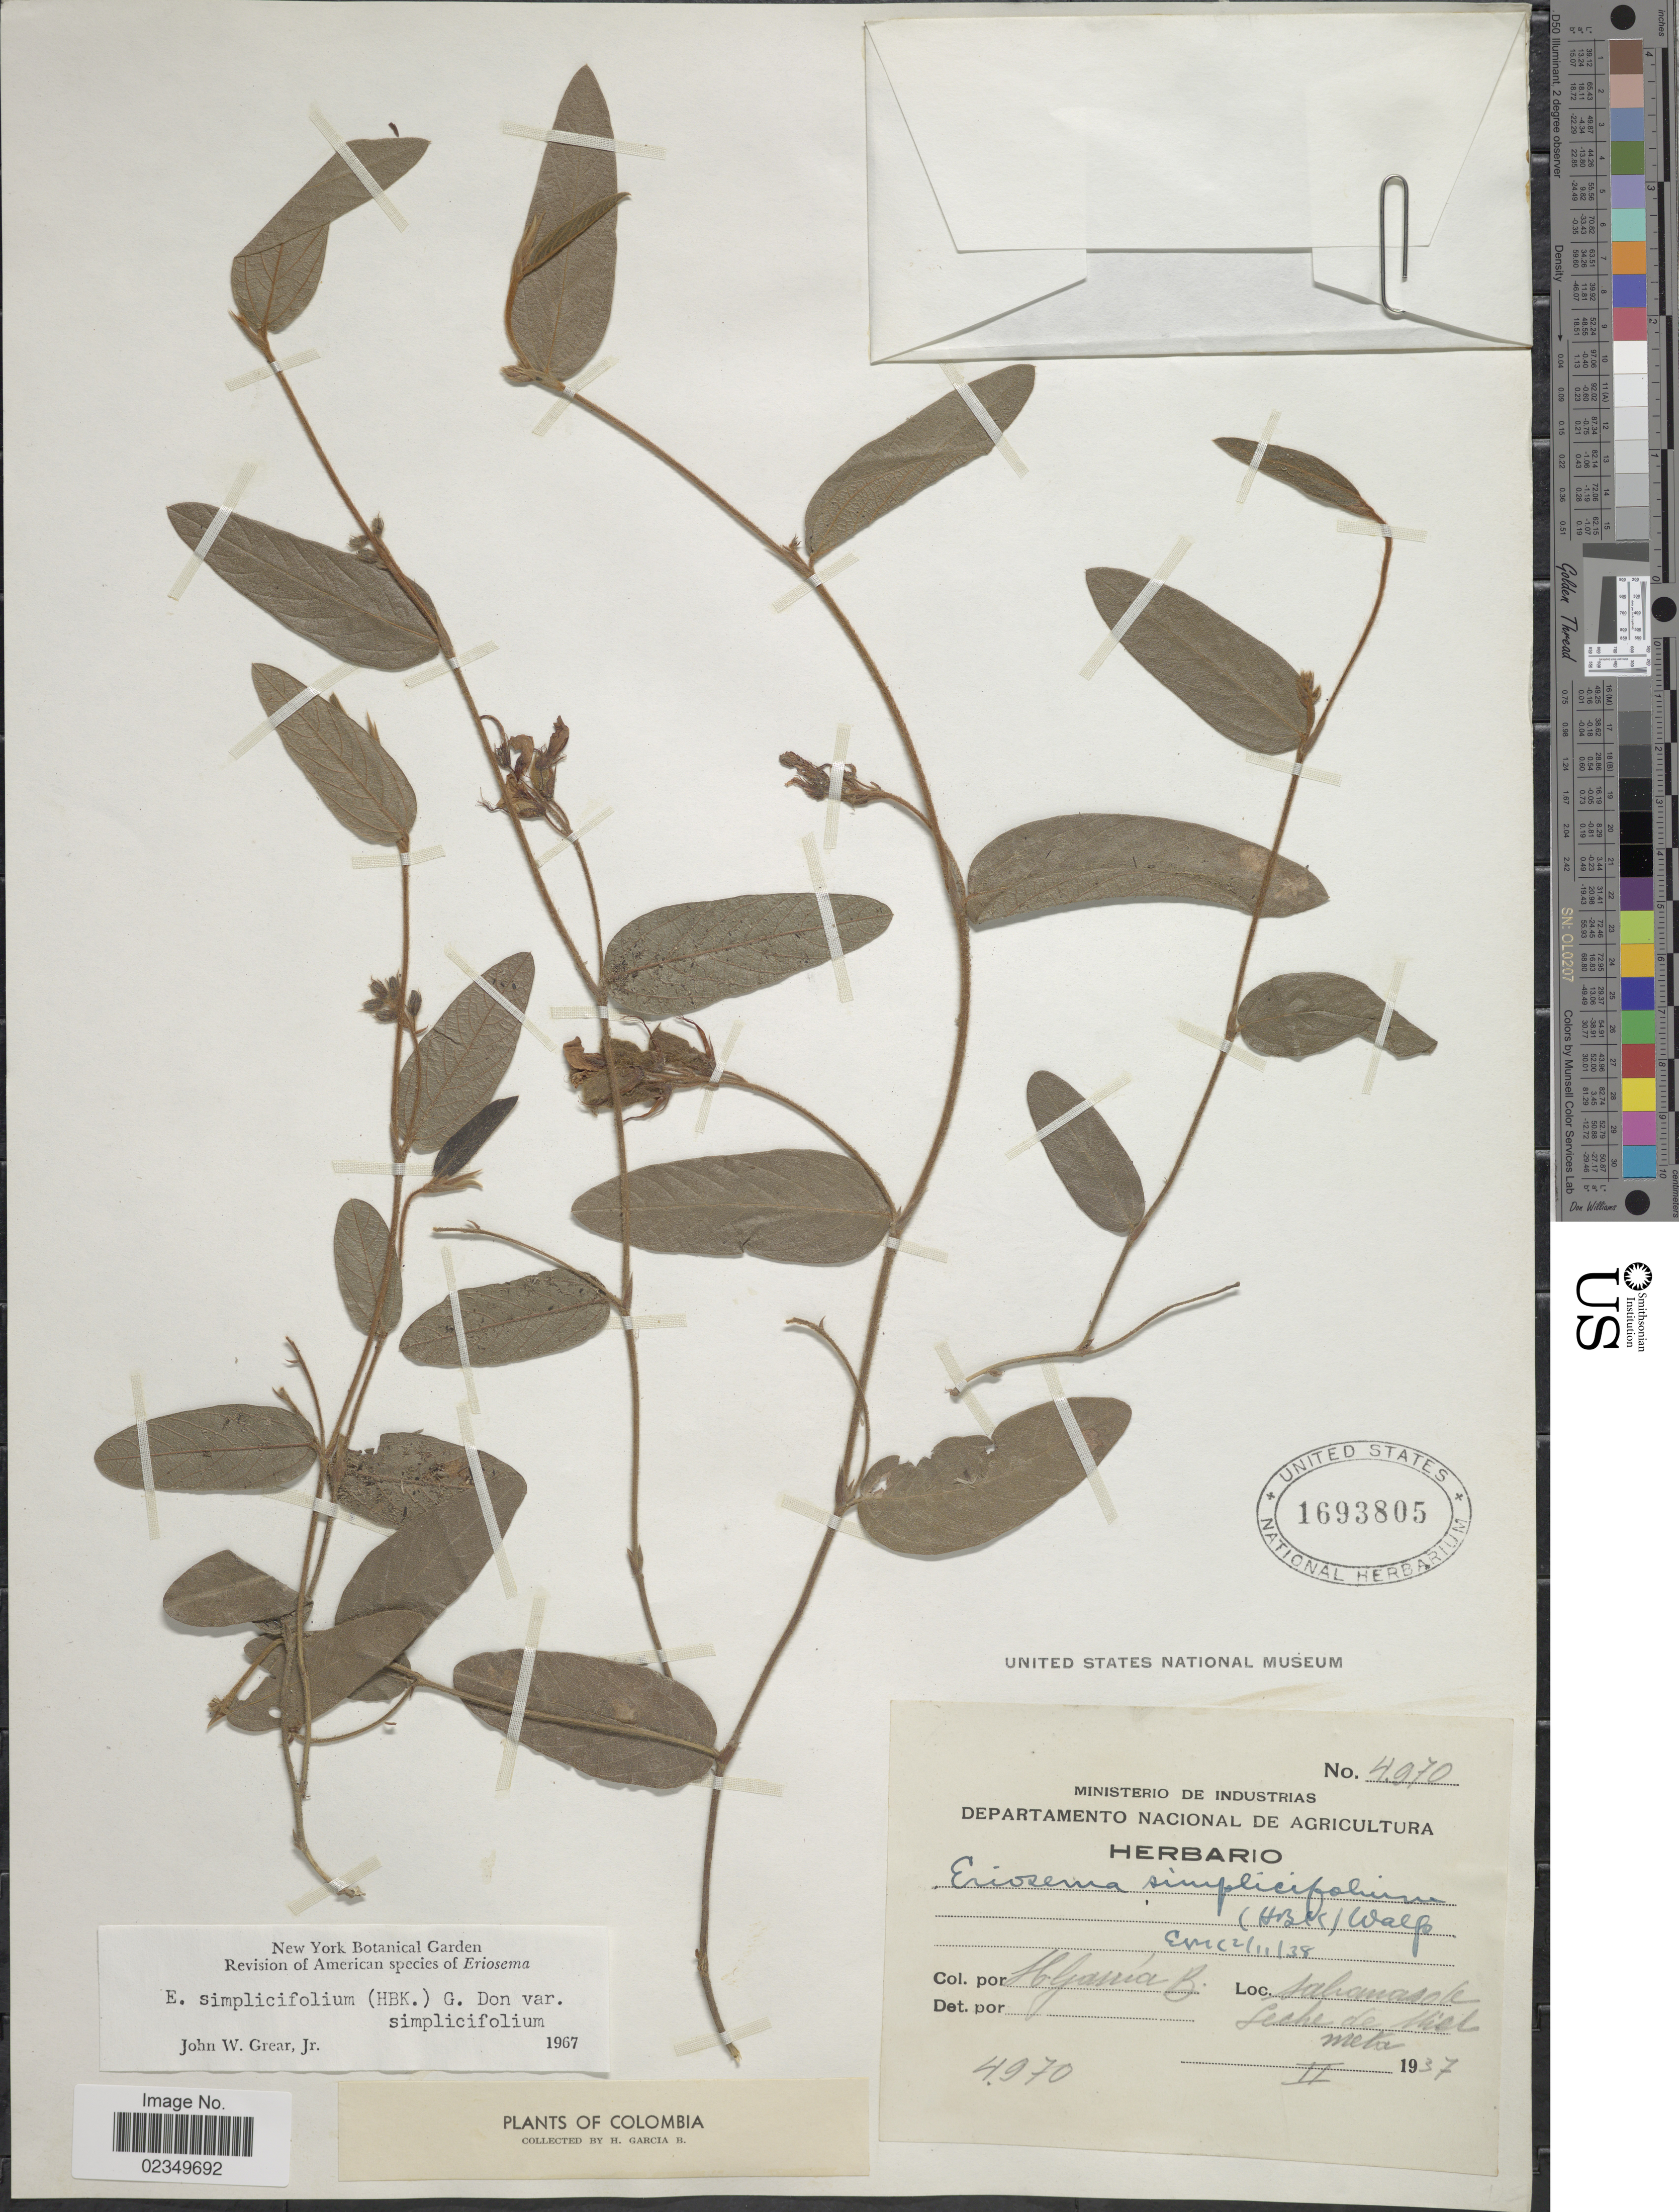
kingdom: Plantae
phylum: Tracheophyta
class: Magnoliopsida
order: Fabales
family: Fabaceae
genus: Eriosema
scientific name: Eriosema simplicifolium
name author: (Kunth) G. Don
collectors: H. García Barriga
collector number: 4970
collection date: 1937-02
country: Colombia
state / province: Meta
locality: Sabanas de Leche de Miel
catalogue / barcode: US 1693805